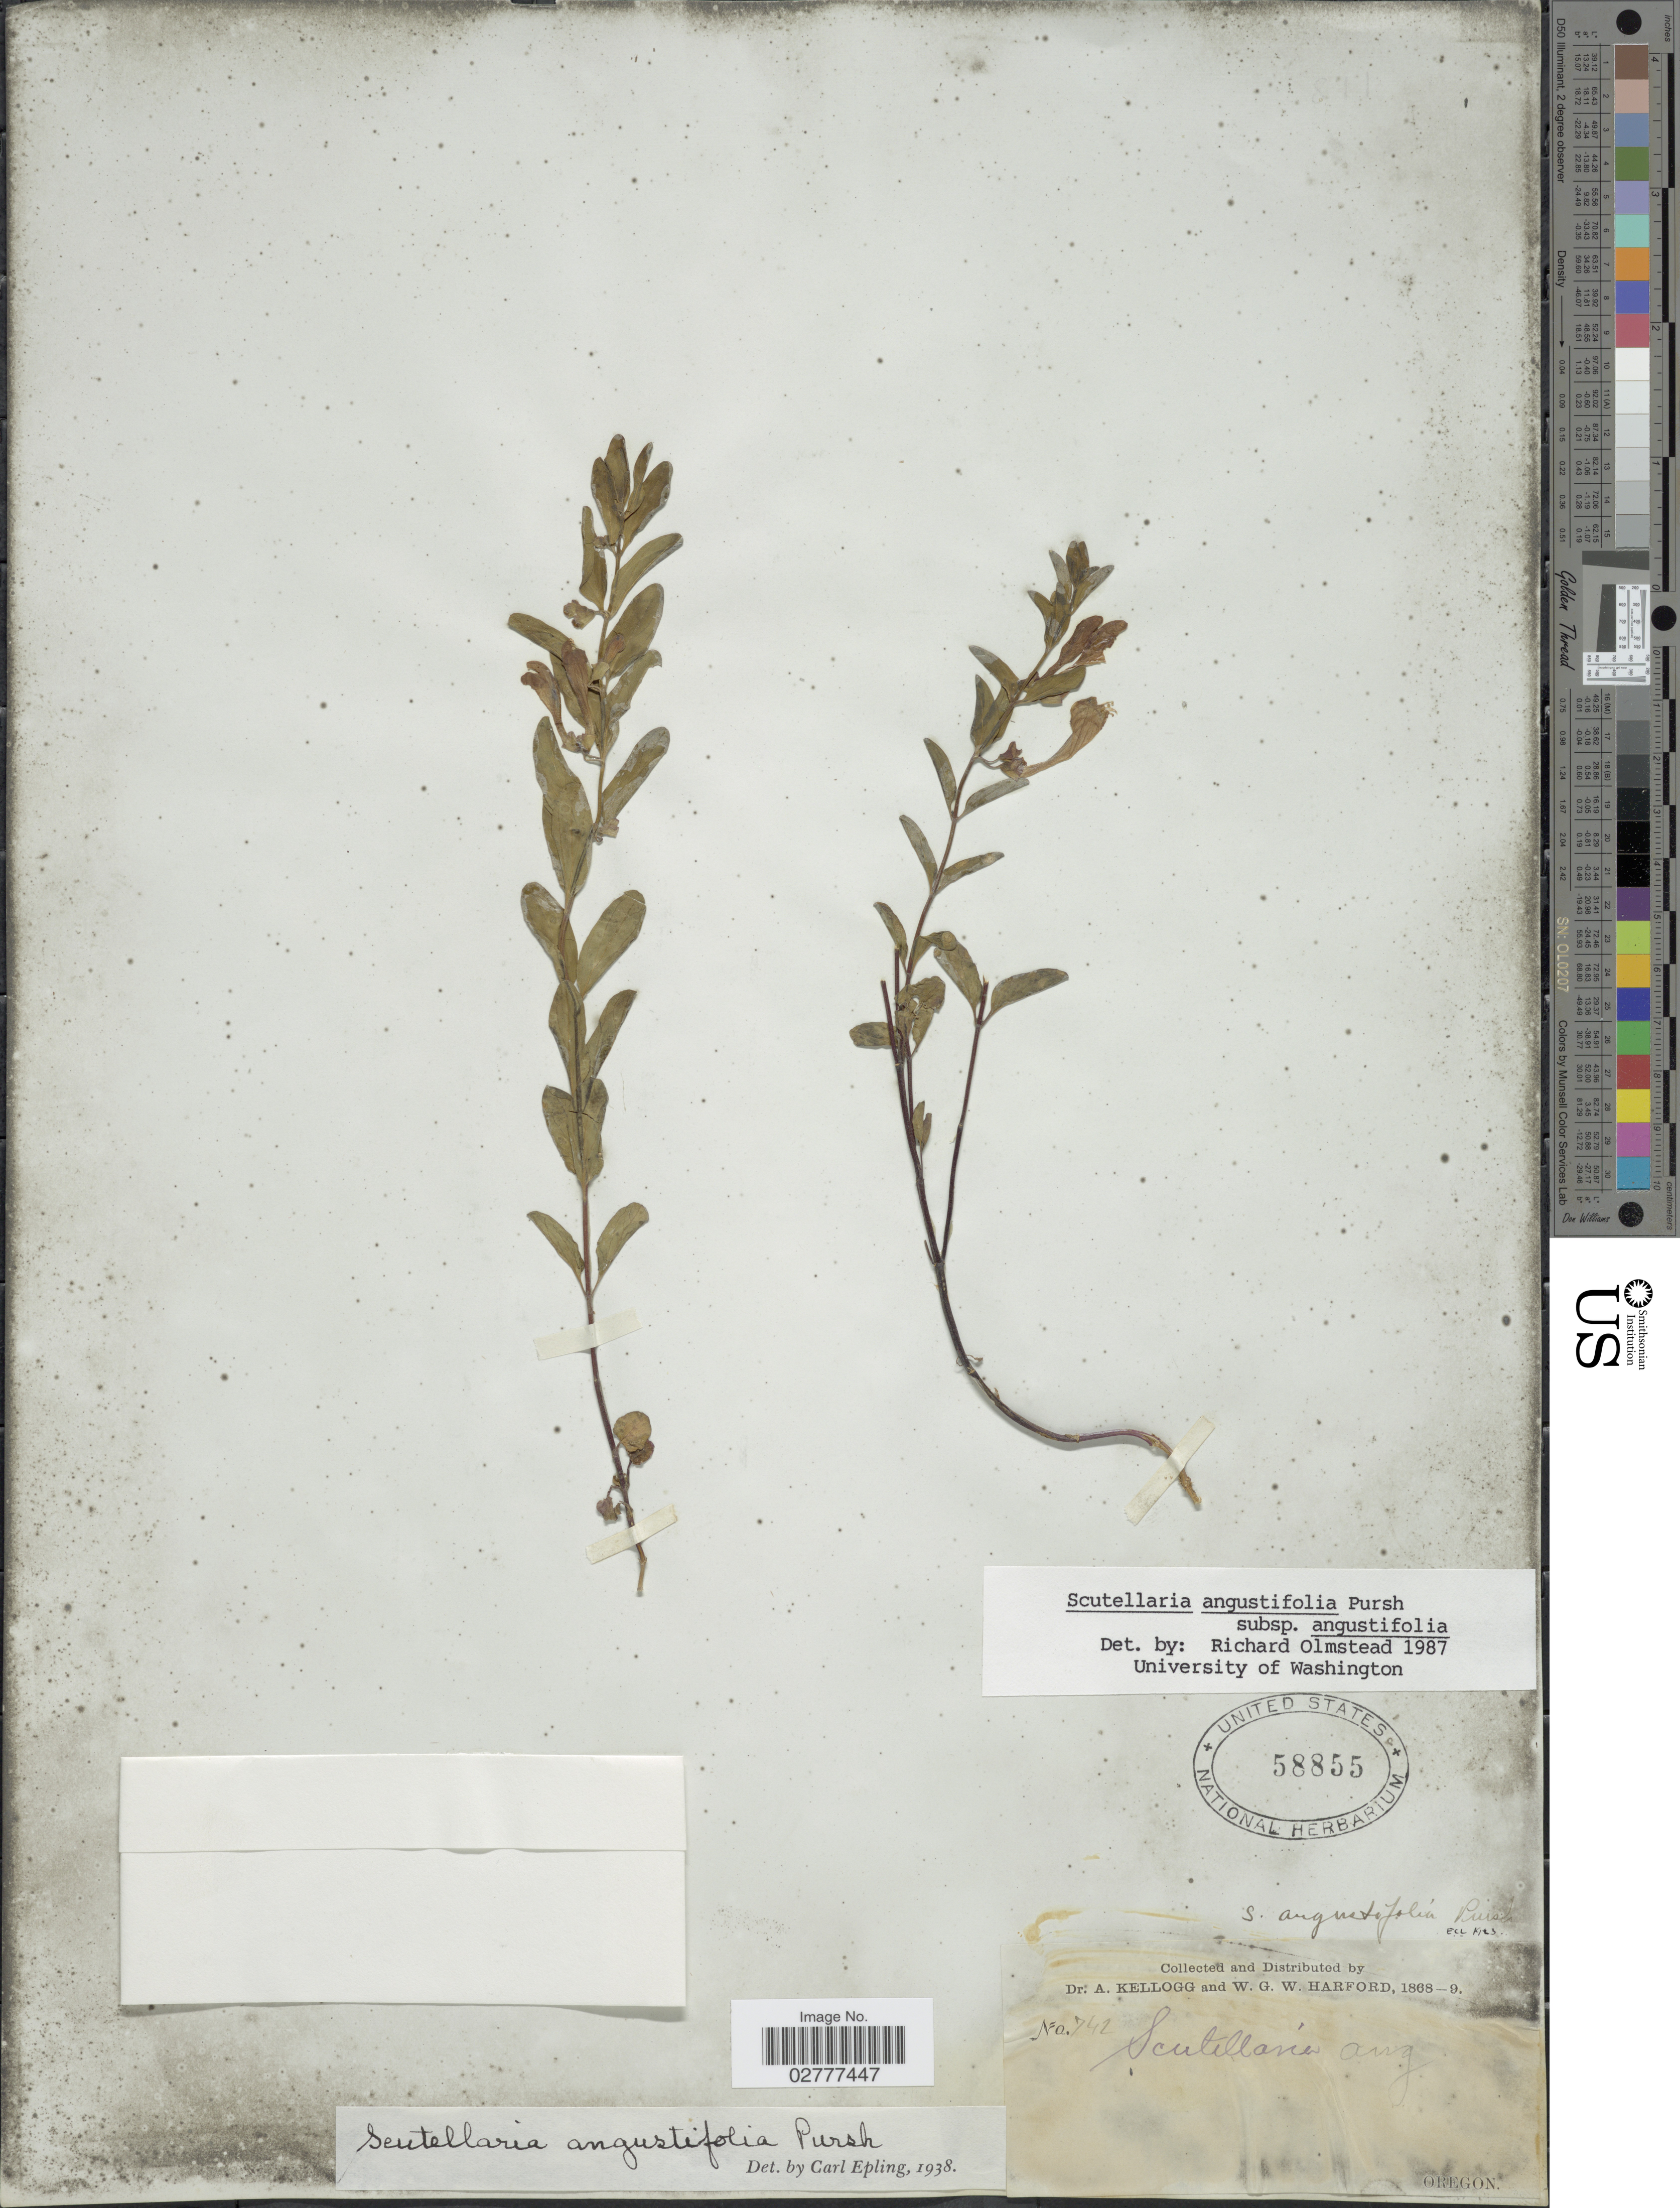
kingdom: Plantae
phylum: Tracheophyta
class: Magnoliopsida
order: Lamiales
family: Lamiaceae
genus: Scutellaria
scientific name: Scutellaria angustifolia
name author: Pursh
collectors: A. Kellogg & W. G. W. Harford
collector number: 742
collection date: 1868/1869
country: United States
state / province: Oregon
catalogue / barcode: US 58855